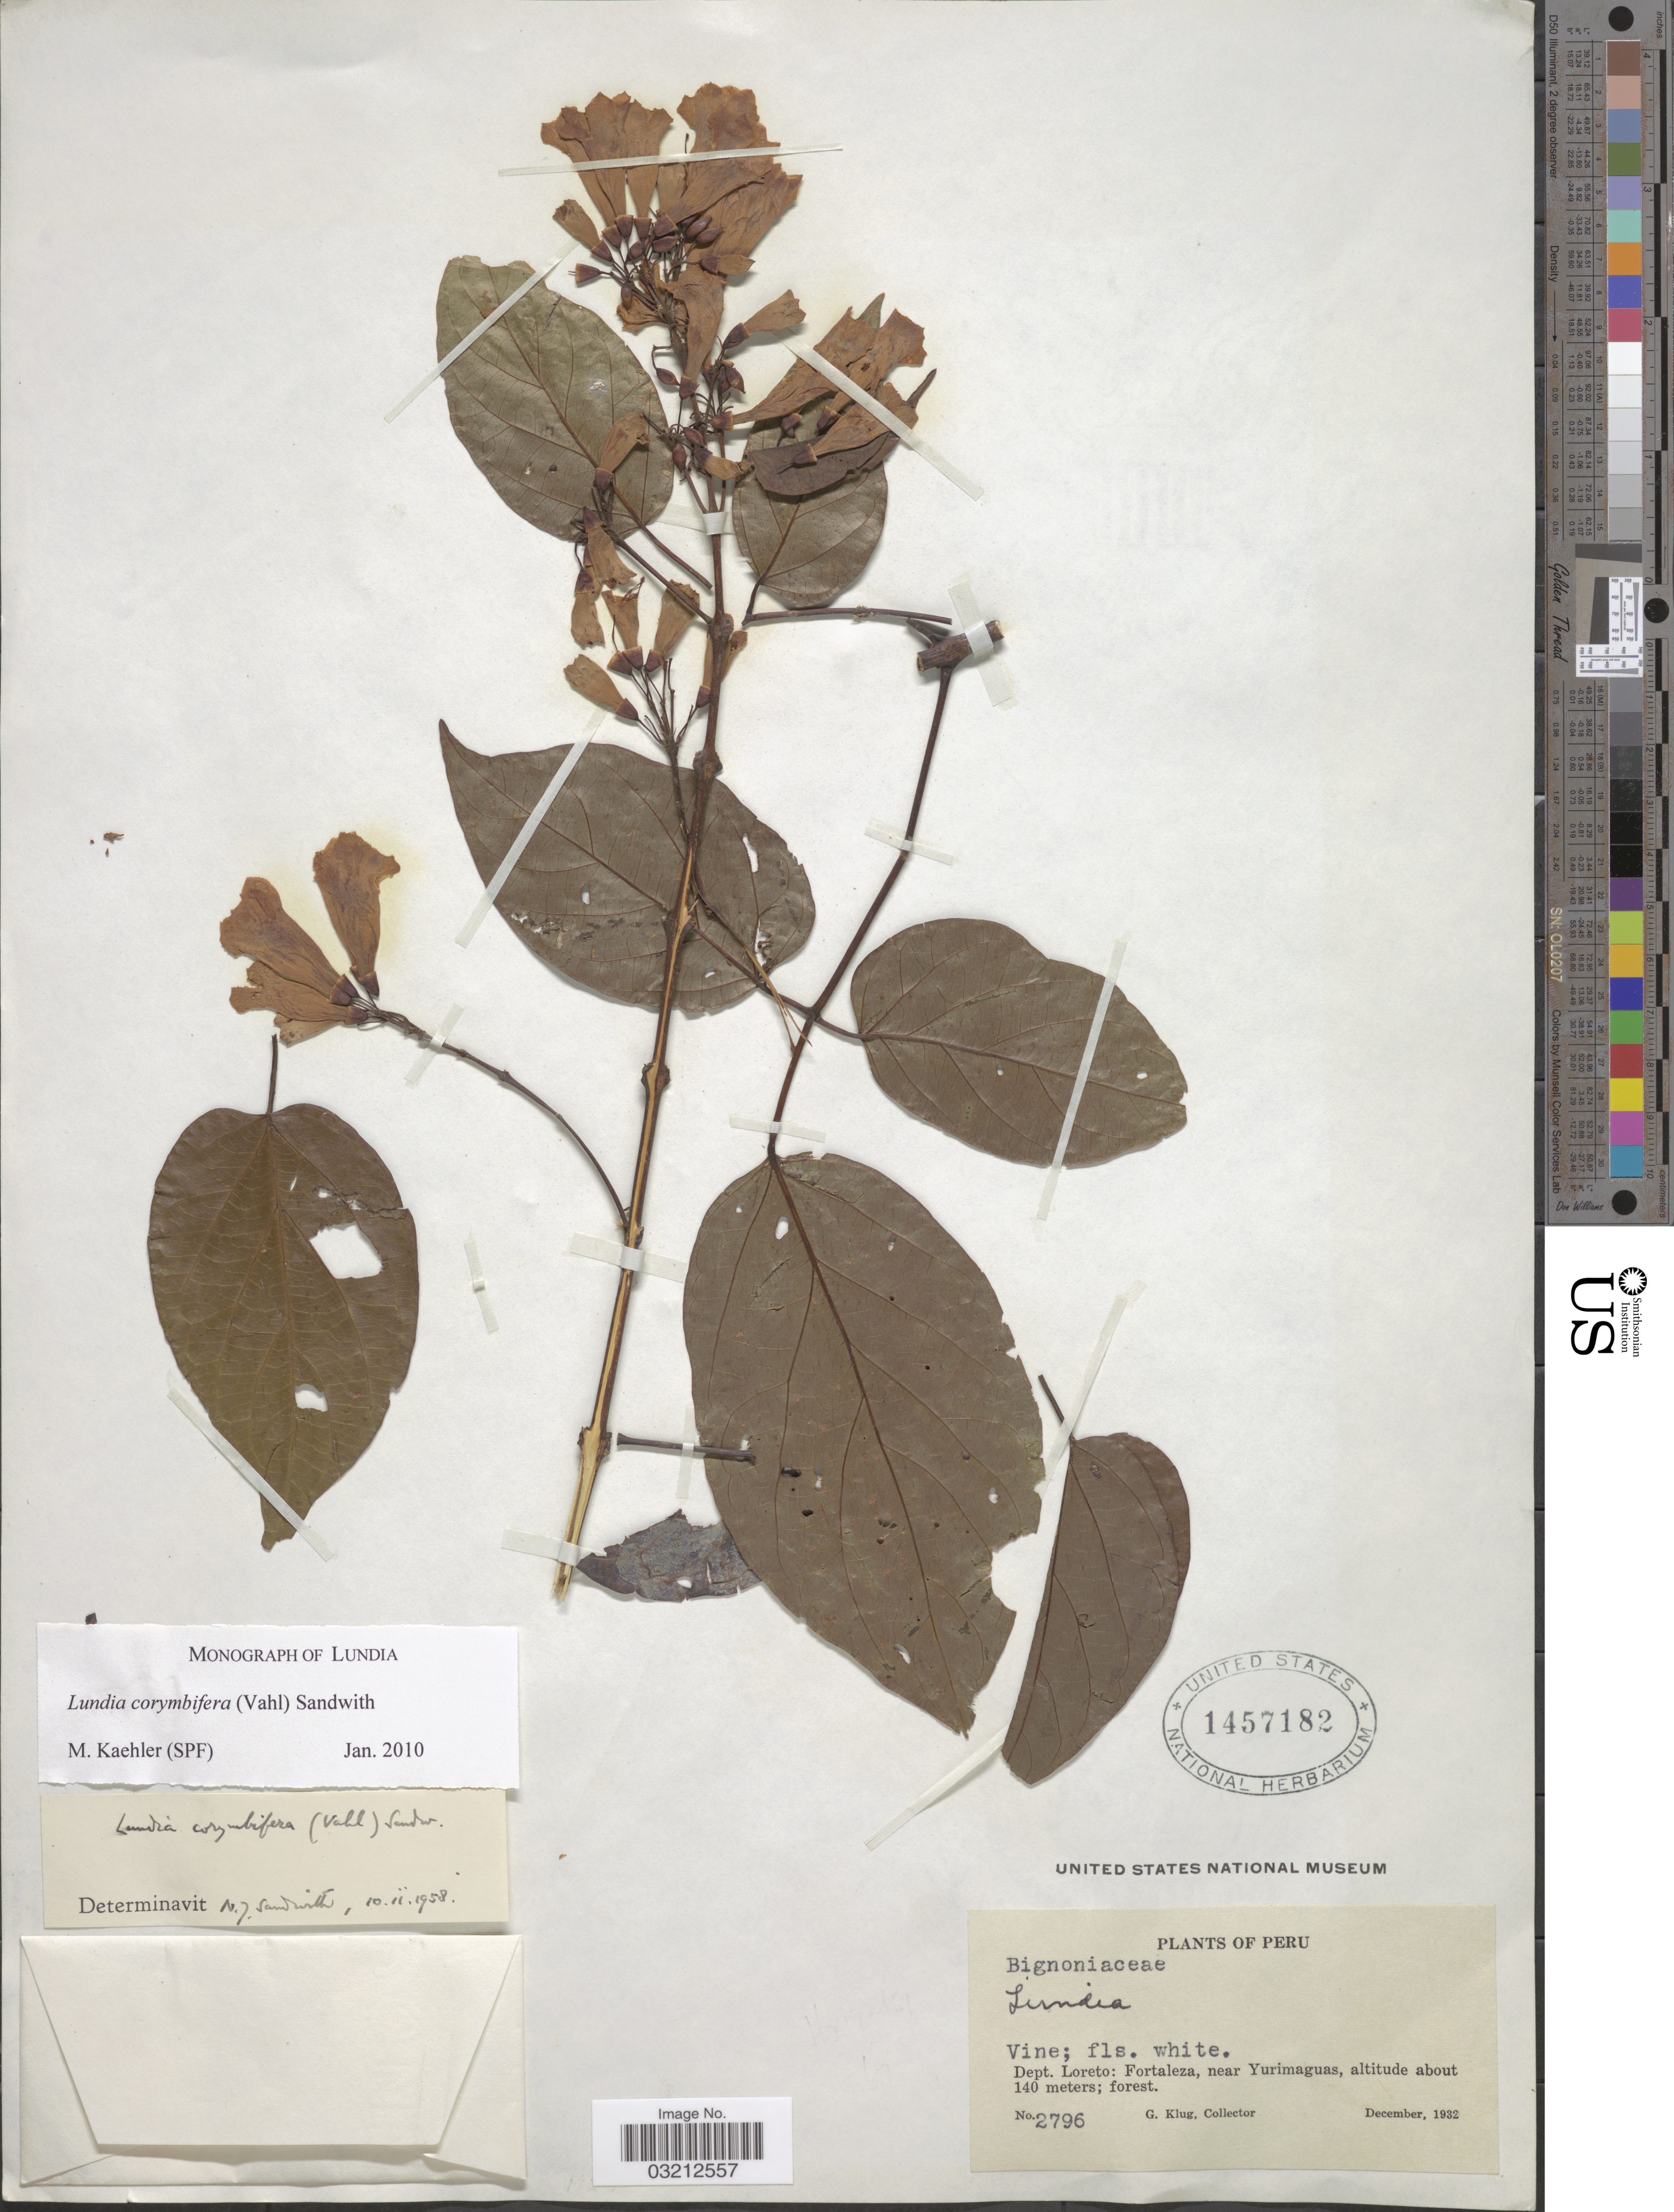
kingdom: Plantae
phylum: Tracheophyta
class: Magnoliopsida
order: Lamiales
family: Bignoniaceae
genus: Lundia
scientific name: Lundia corymbifera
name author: (Vahl) Sandwith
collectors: G. Klug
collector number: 2796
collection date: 1932-12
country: Peru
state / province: Loreto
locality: Dept. Loreto: Fortaleza, near Yurimaguas.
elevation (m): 140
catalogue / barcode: US 1457182